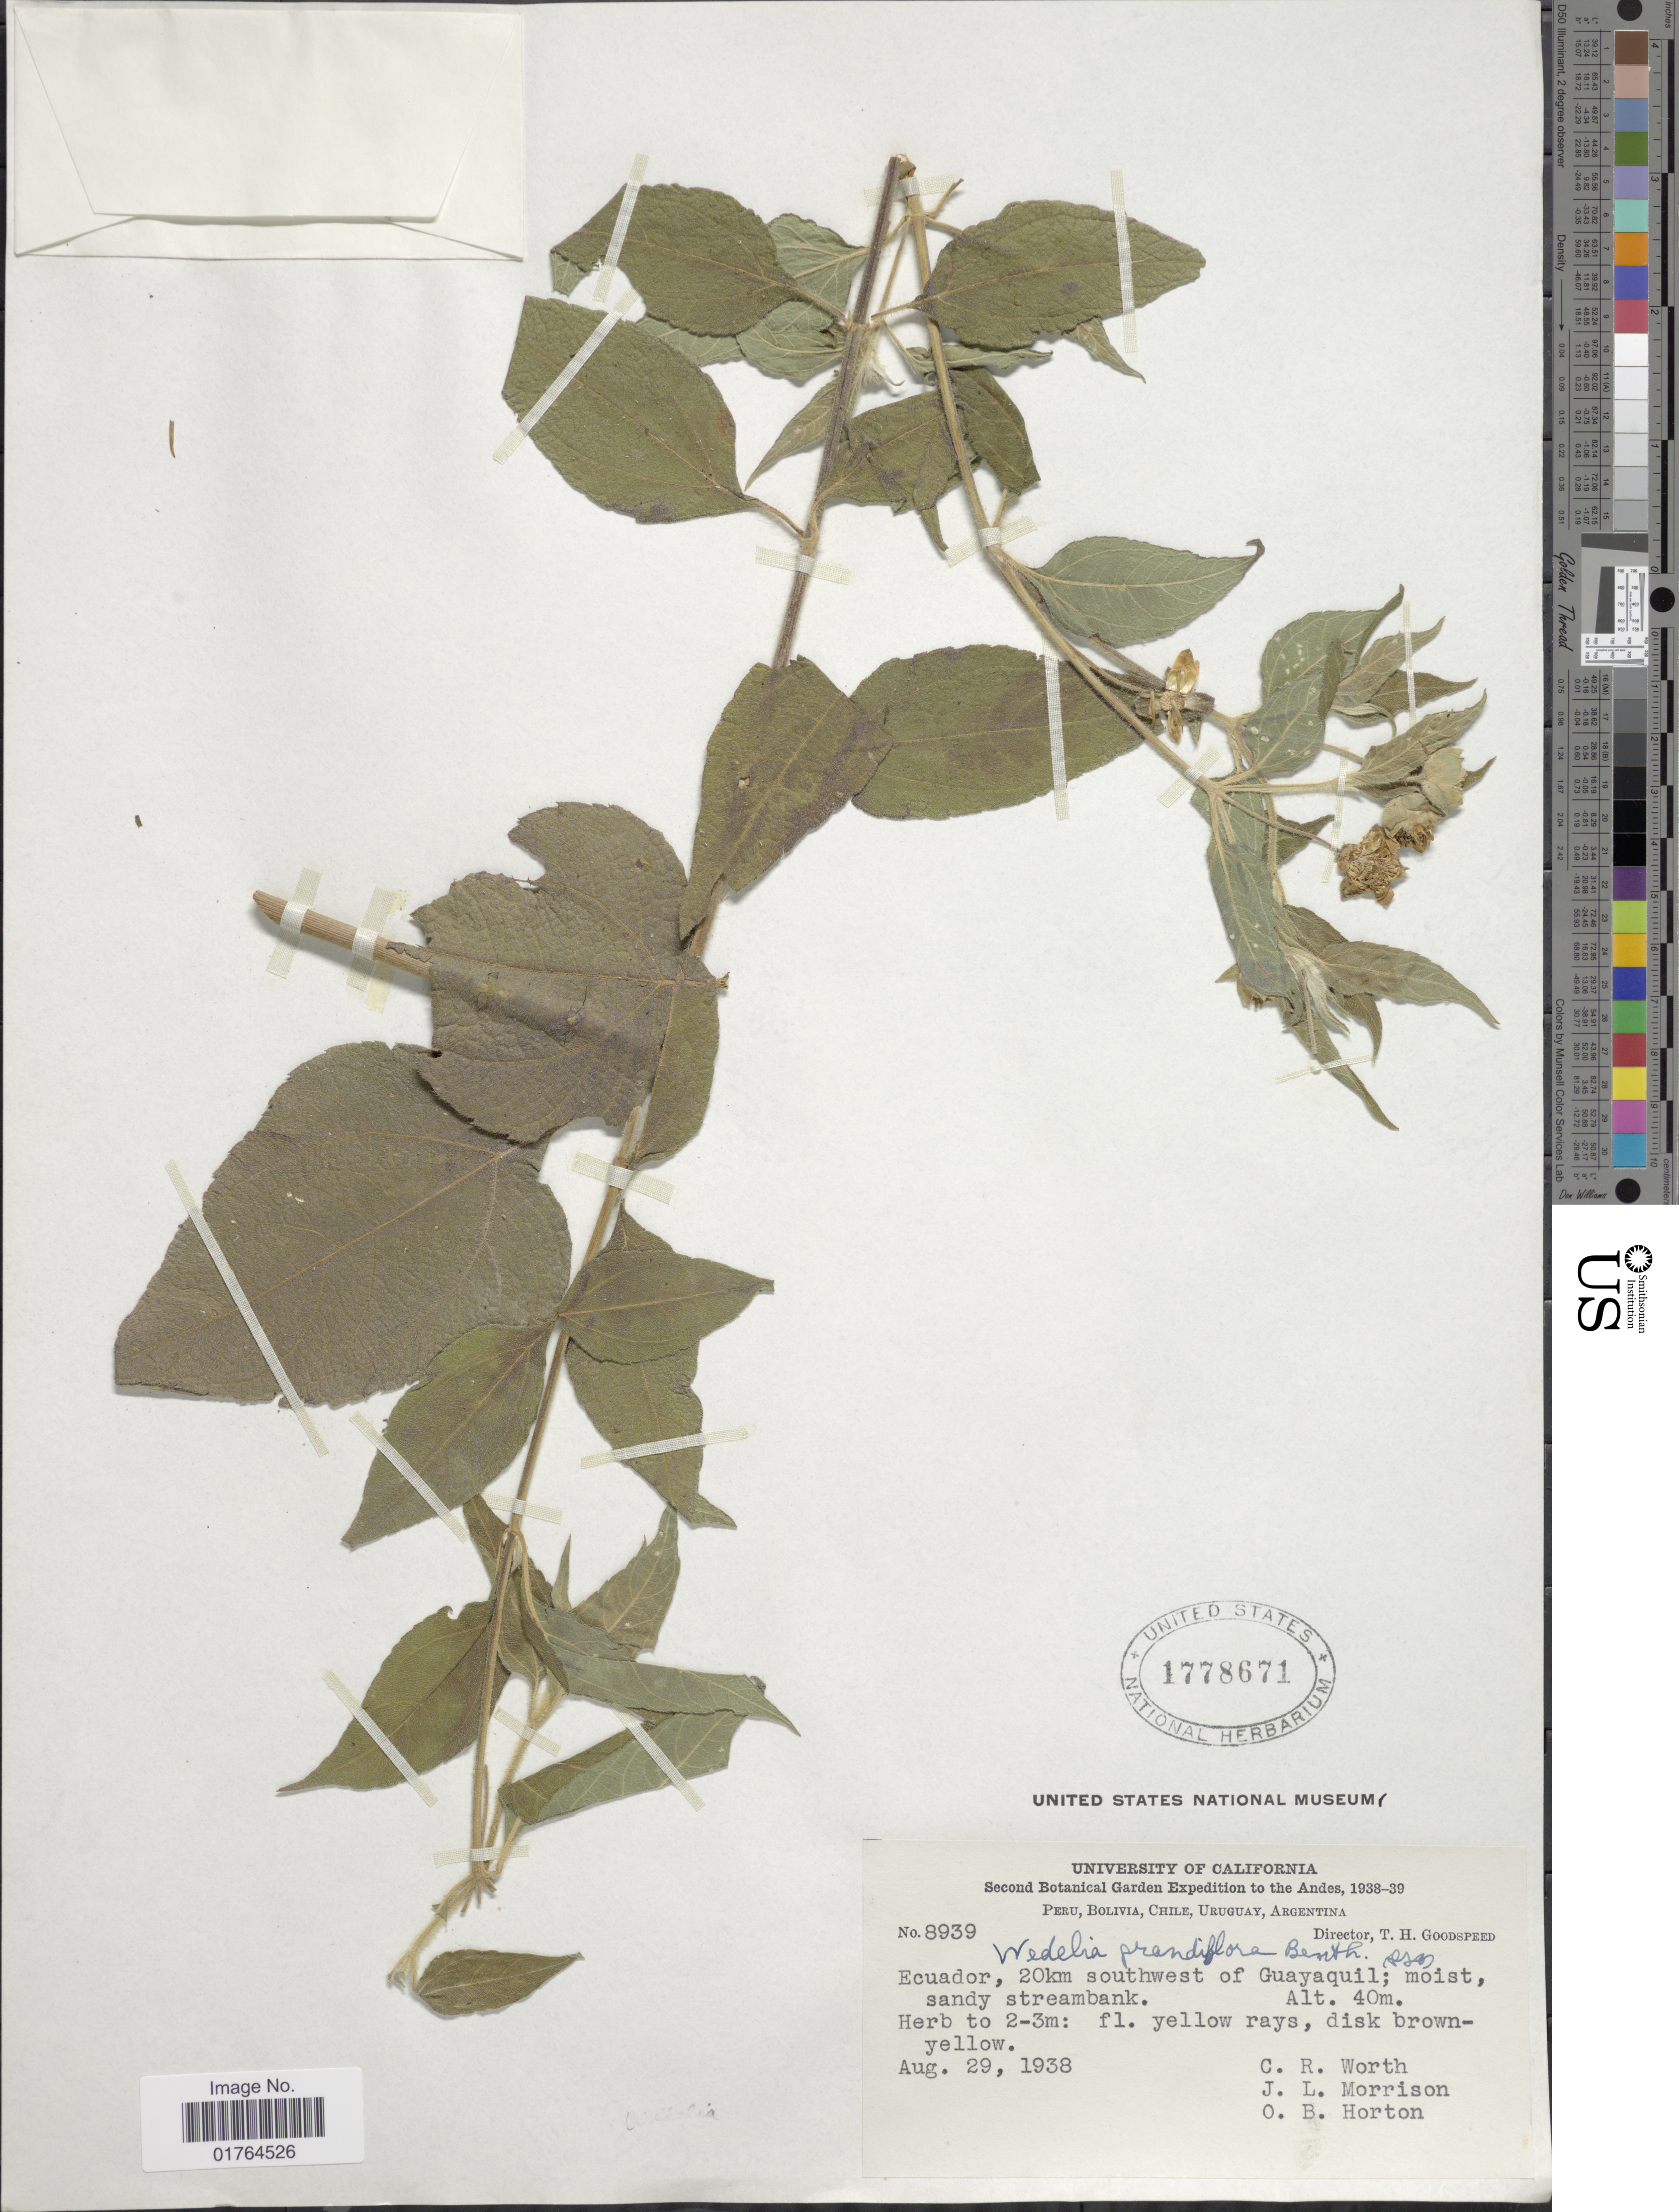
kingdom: Plantae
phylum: Tracheophyta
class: Magnoliopsida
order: Asterales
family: Asteraceae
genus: Wedelia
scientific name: Wedelia grandiflora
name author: Benth.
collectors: C. R. Worth, J. L. Morrison & O. B. Horton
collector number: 8939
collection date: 1938-08-29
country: Ecuador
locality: Andes, 20 km southwest of Guayaquil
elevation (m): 40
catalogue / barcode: US 1778671